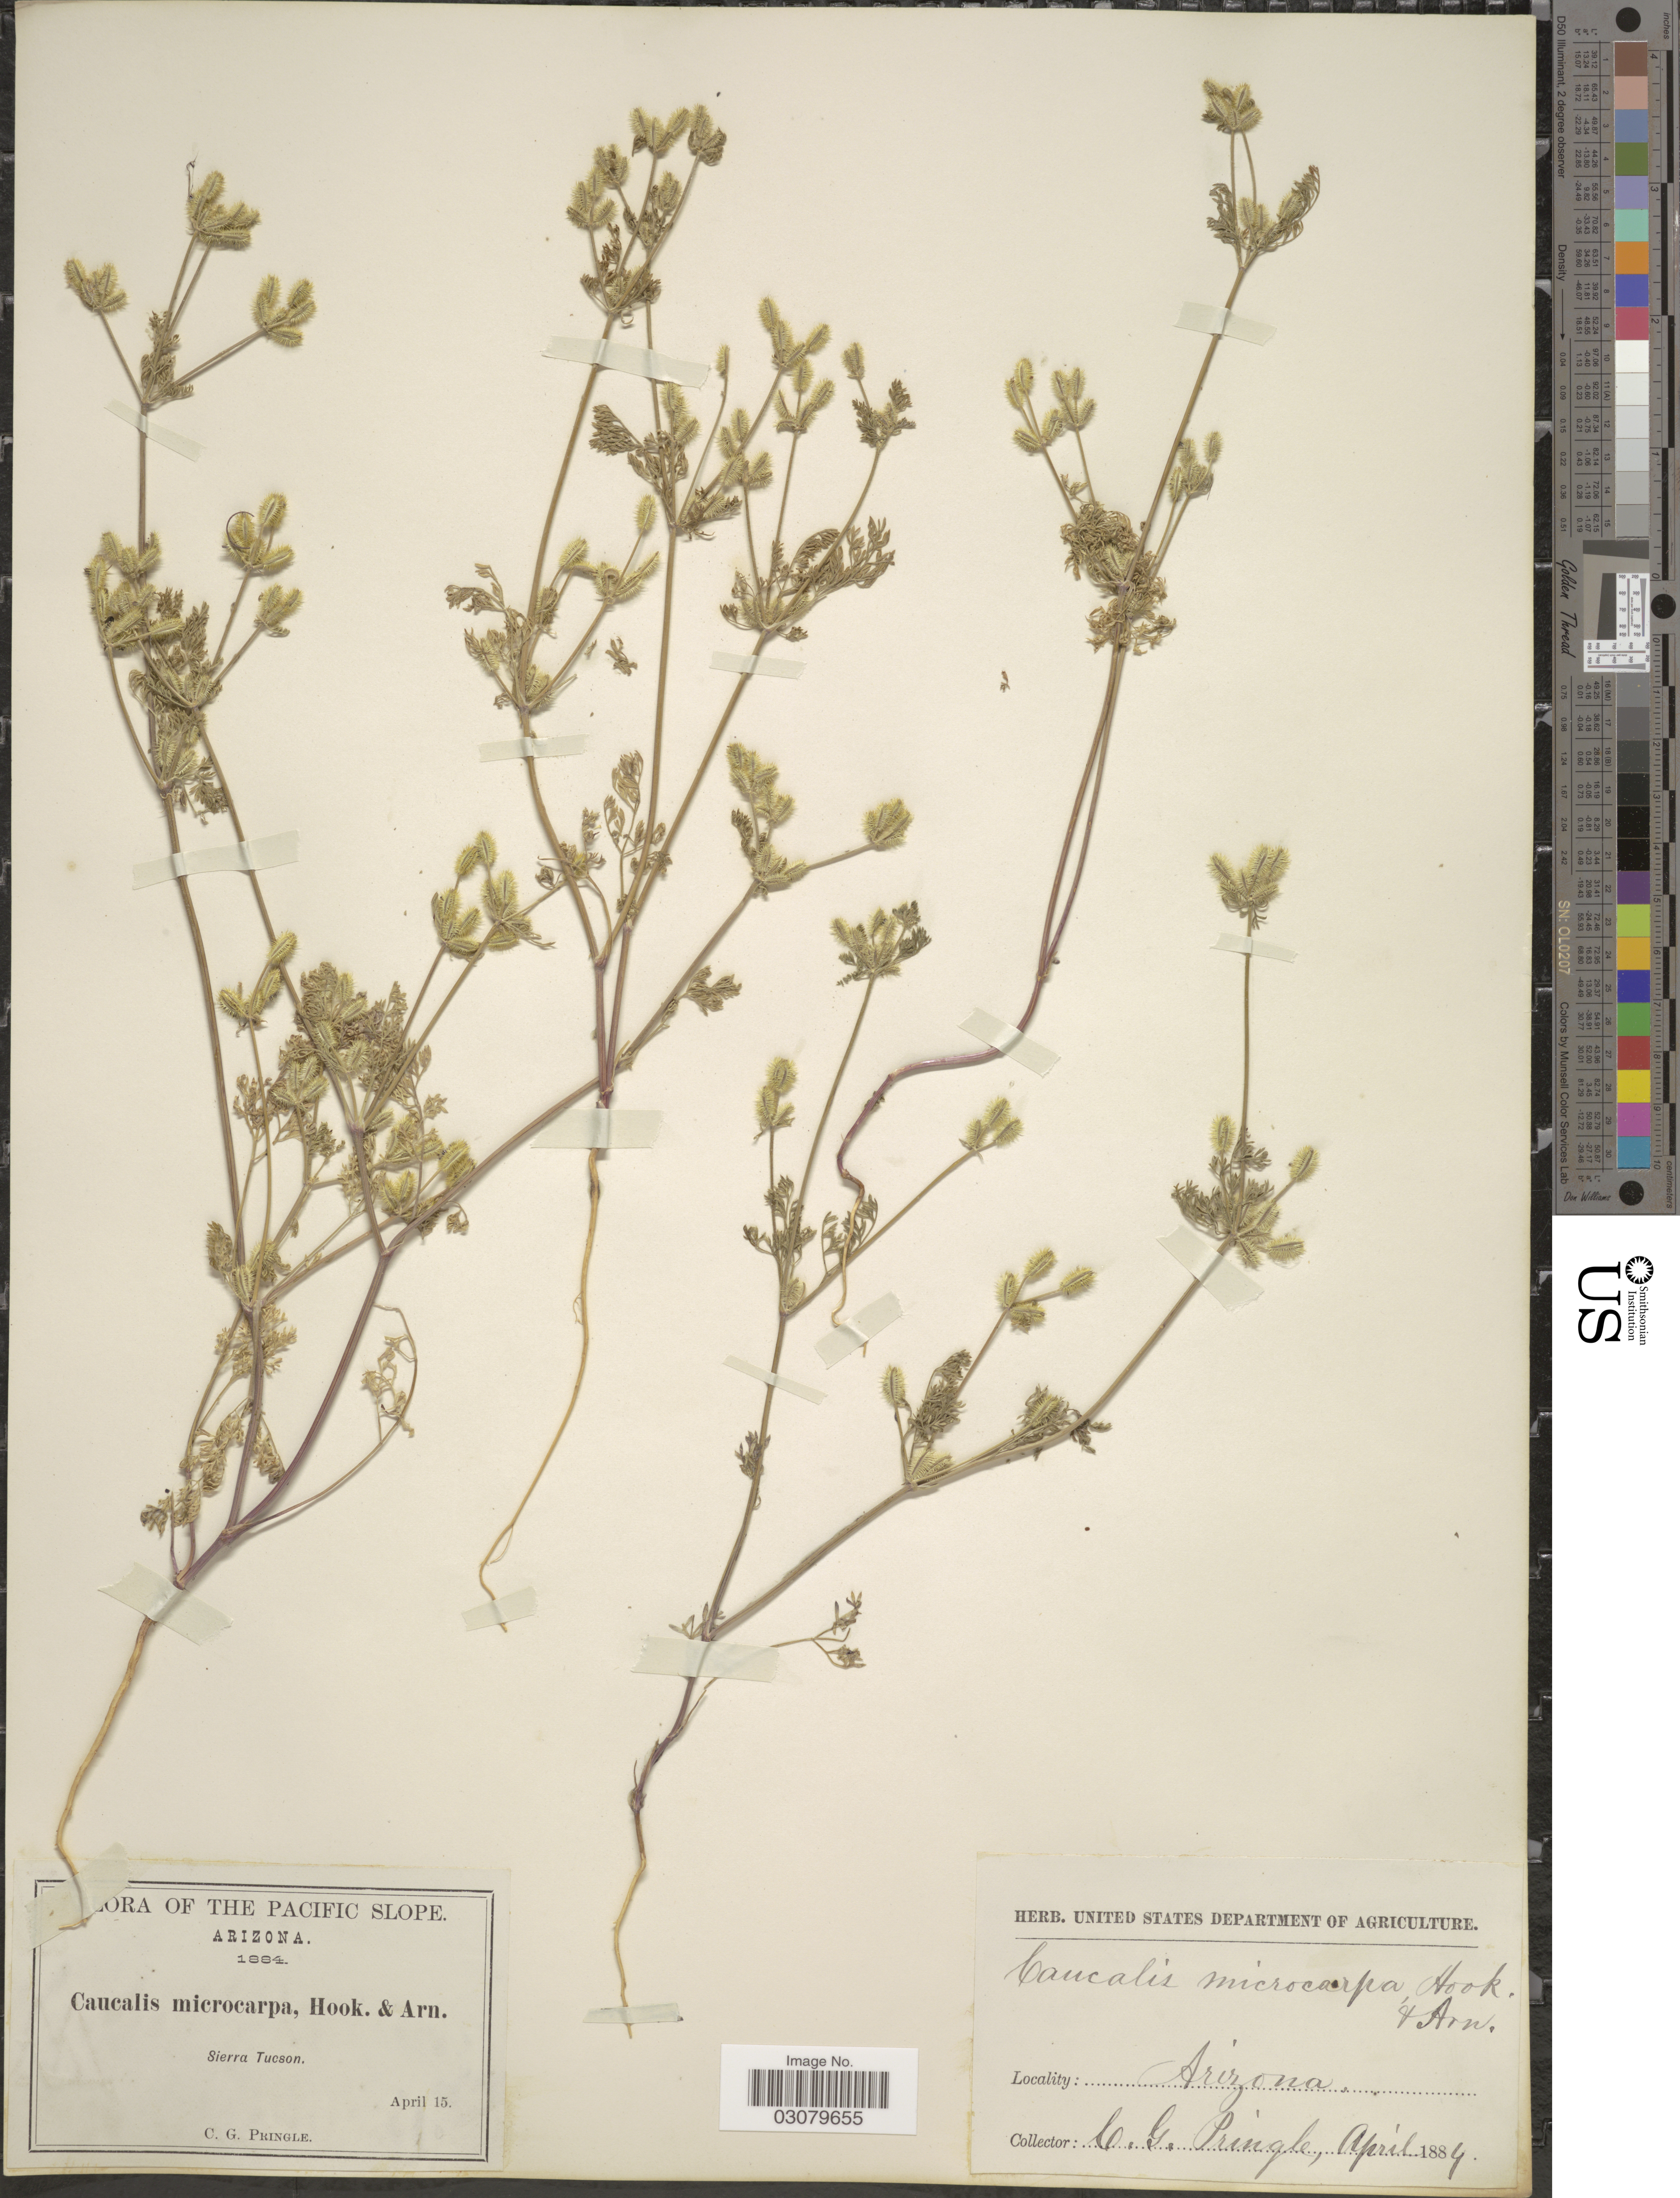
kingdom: Plantae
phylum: Tracheophyta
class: Magnoliopsida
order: Apiales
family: Apiaceae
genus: Caucalis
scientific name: Caucalis microcarpa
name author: Hook. & Arn.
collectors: C. G. Pringle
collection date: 1884-04-15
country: United States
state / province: Arizona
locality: The Pacific Slope. Sierra Tucson.